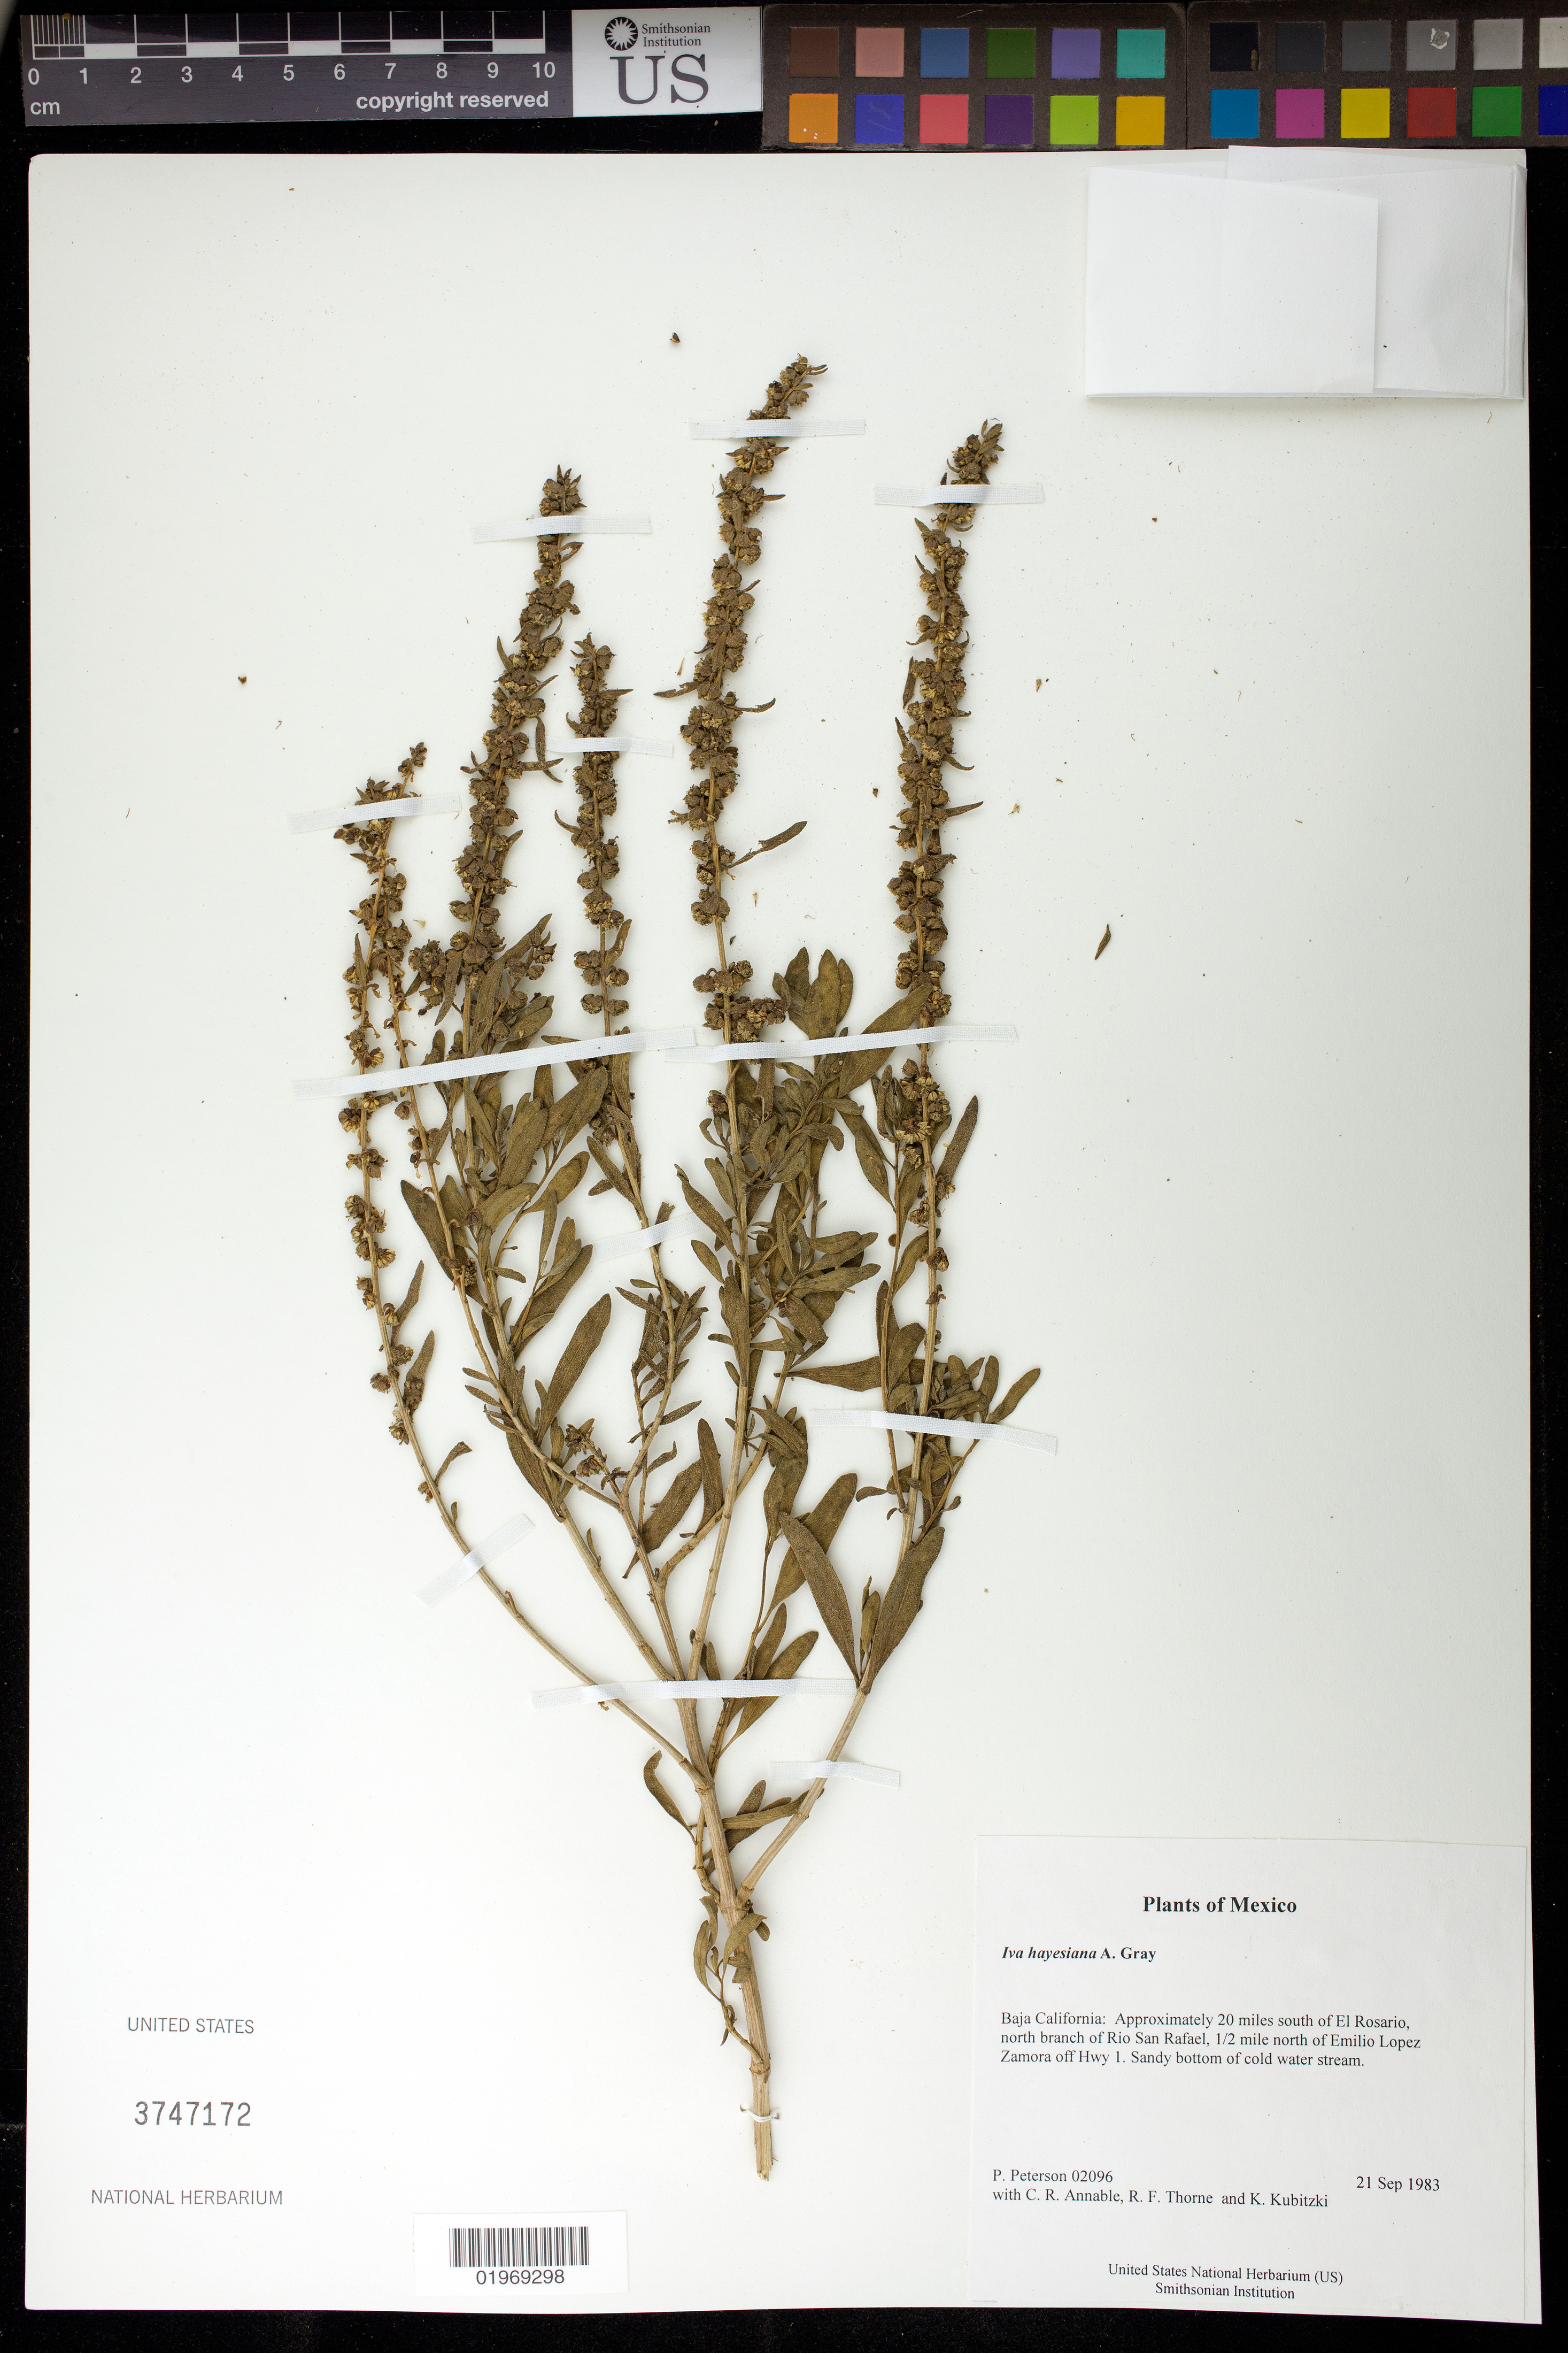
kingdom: Plantae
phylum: Tracheophyta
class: Magnoliopsida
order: Asterales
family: Asteraceae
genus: Iva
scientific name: Iva hayesiana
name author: A. Gray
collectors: P. M. Peterson, C. R. Annable, R. F. Thorne & K. Kubitzki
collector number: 02096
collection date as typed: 21 Sep 1983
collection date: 1983-09-21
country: Mexico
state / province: Baja California Norte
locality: Approximately 20 miles south of El Rosario, north branch of Rio San Rafael, 1/2 mile north of Emilio Lopez Zamora off Hwy 1.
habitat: Sandy bottom of cold water stream.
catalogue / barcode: US 3747172